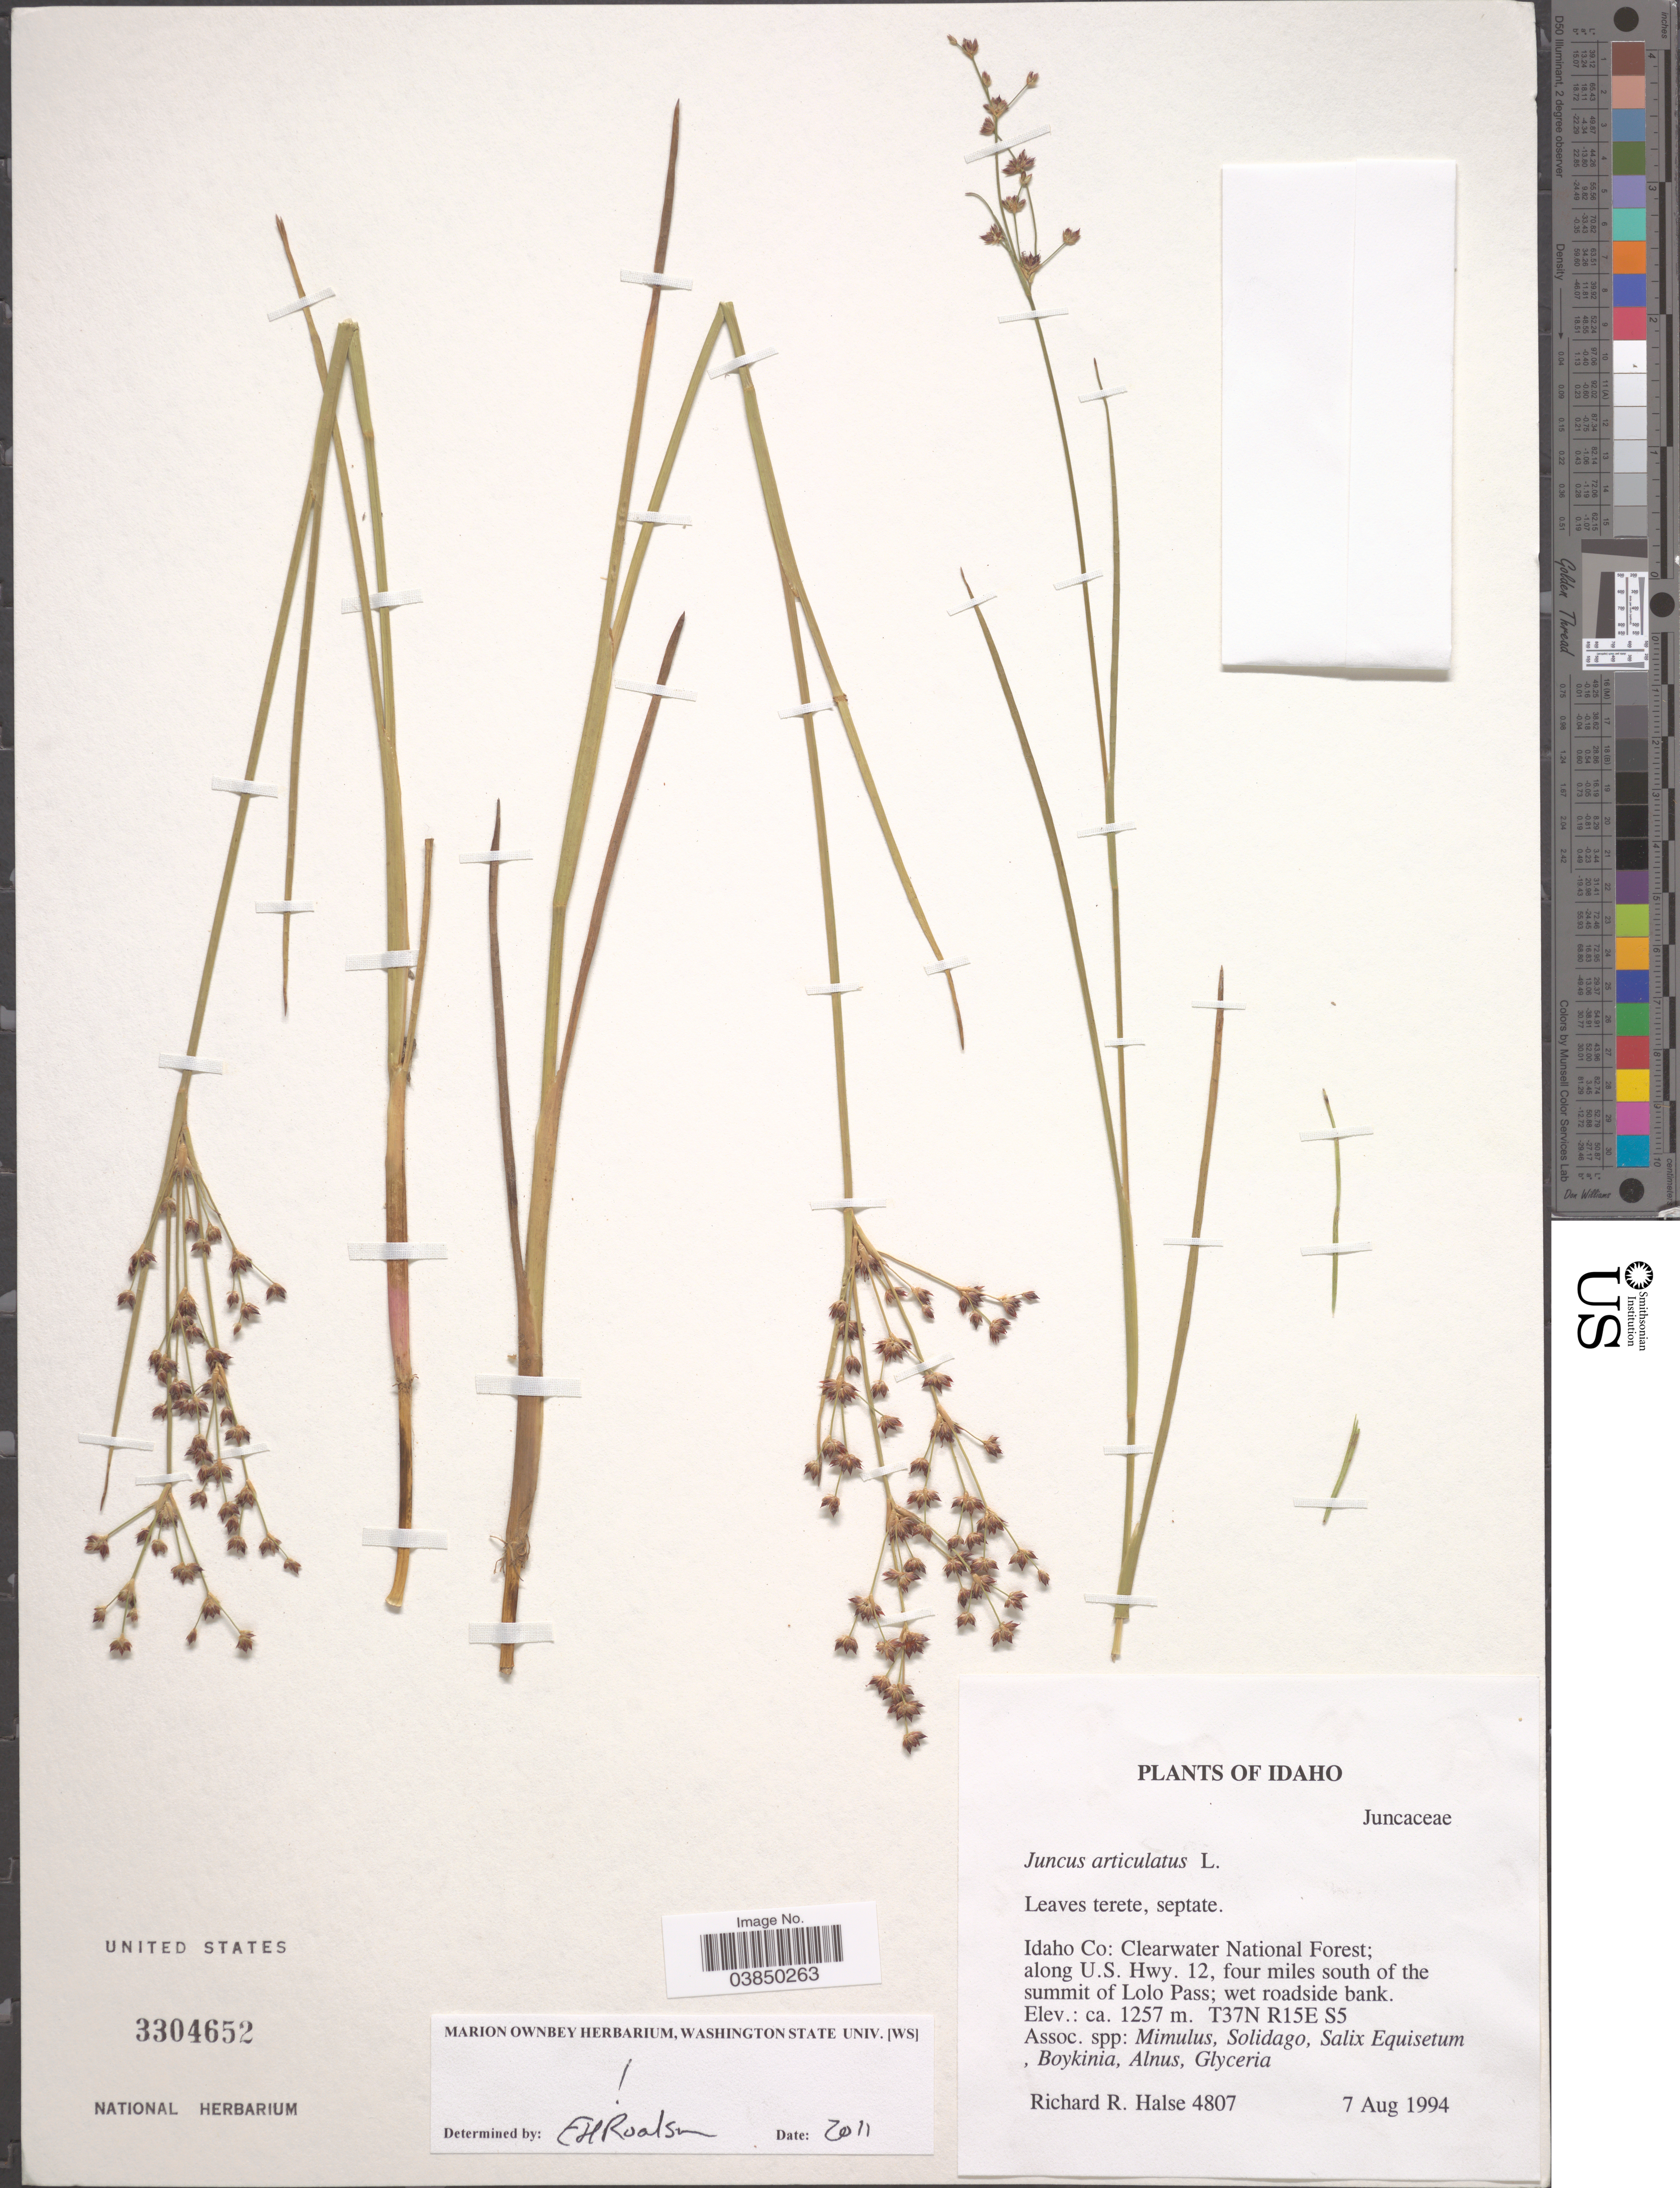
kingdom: Plantae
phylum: Tracheophyta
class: Liliopsida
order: Poales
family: Juncaceae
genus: Juncus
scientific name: Juncus articulatus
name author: L.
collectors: R. Halse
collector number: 4807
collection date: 1994-08-07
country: United States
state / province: Idaho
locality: Idaho Co: Clearwater National Forest; along U.S. Hwy. 12, four miles south of the summit of Lolo Pass. T37N R15E S5.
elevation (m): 1257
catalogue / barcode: US 3304652